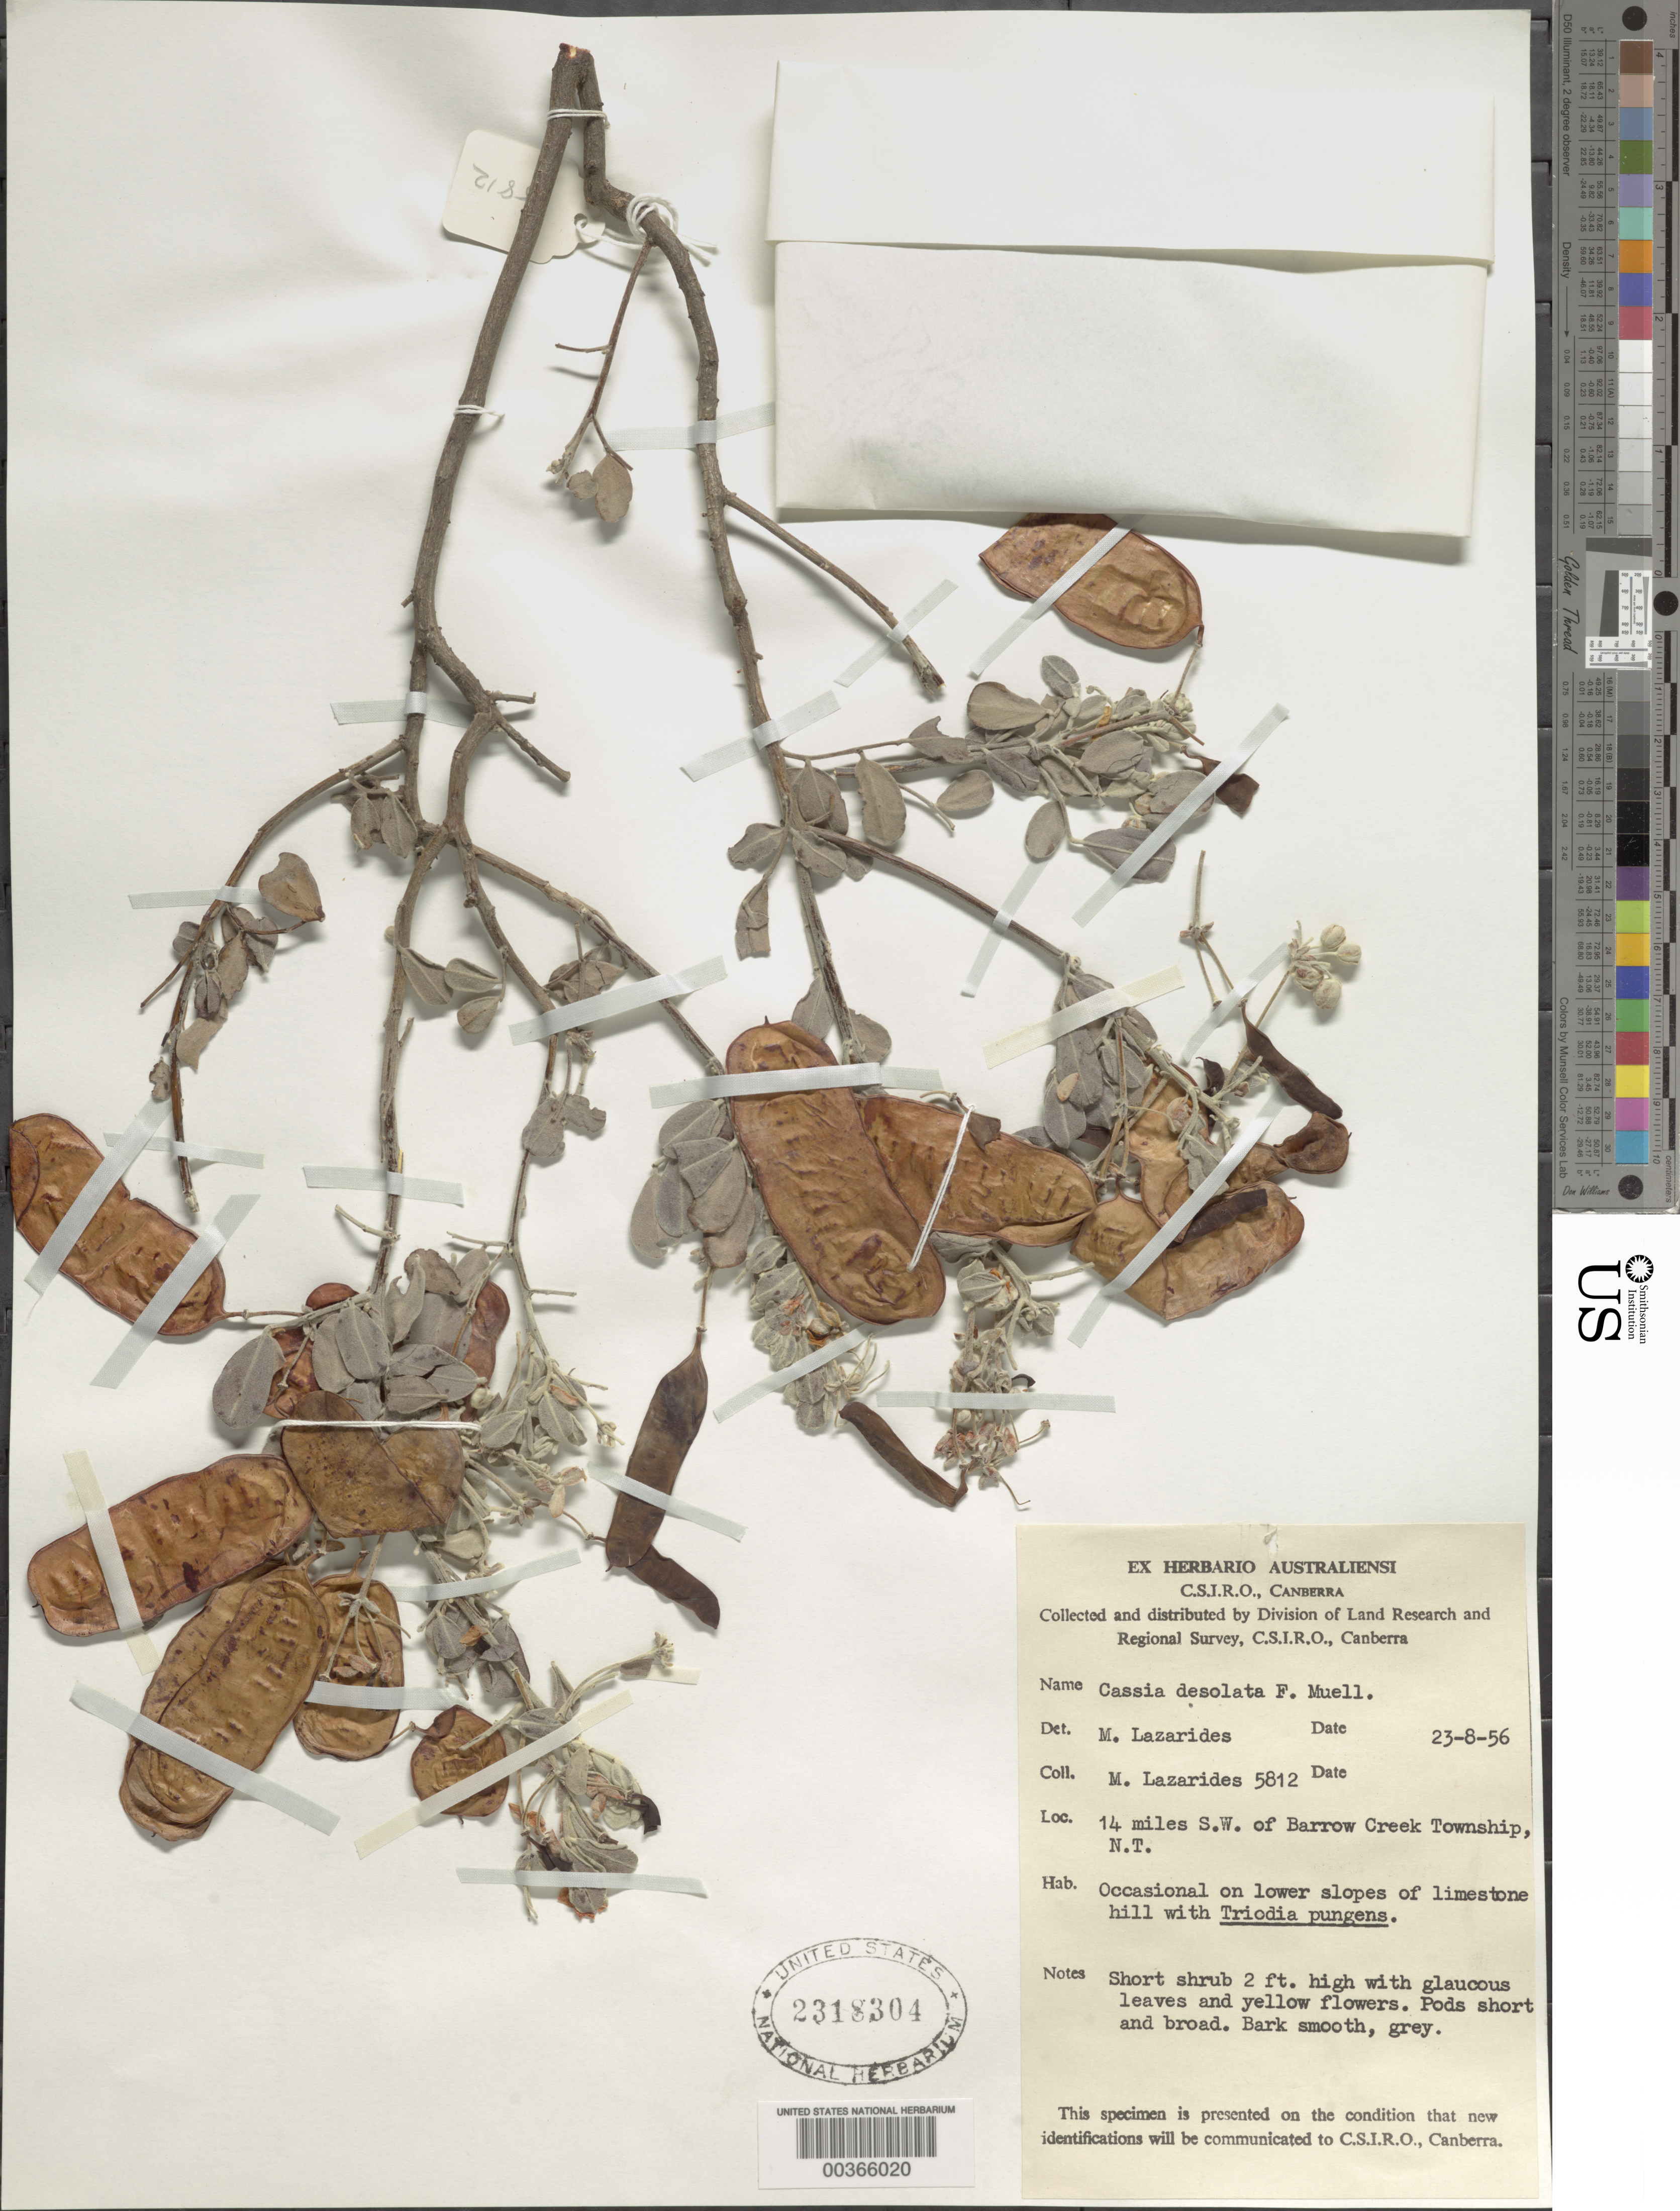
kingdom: Plantae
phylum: Tracheophyta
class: Magnoliopsida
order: Fabales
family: Fabaceae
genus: Senna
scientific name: Senna artemisioides subsp. x sturtii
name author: (R. Br.) Randell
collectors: M. Lazarides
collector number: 5812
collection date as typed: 23 Aug 1956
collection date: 1956-08-23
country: Australia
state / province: Northern Territory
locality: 14mi sw of barrow creek township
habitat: On lower slopes of limestone hill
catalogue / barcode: US 2318304